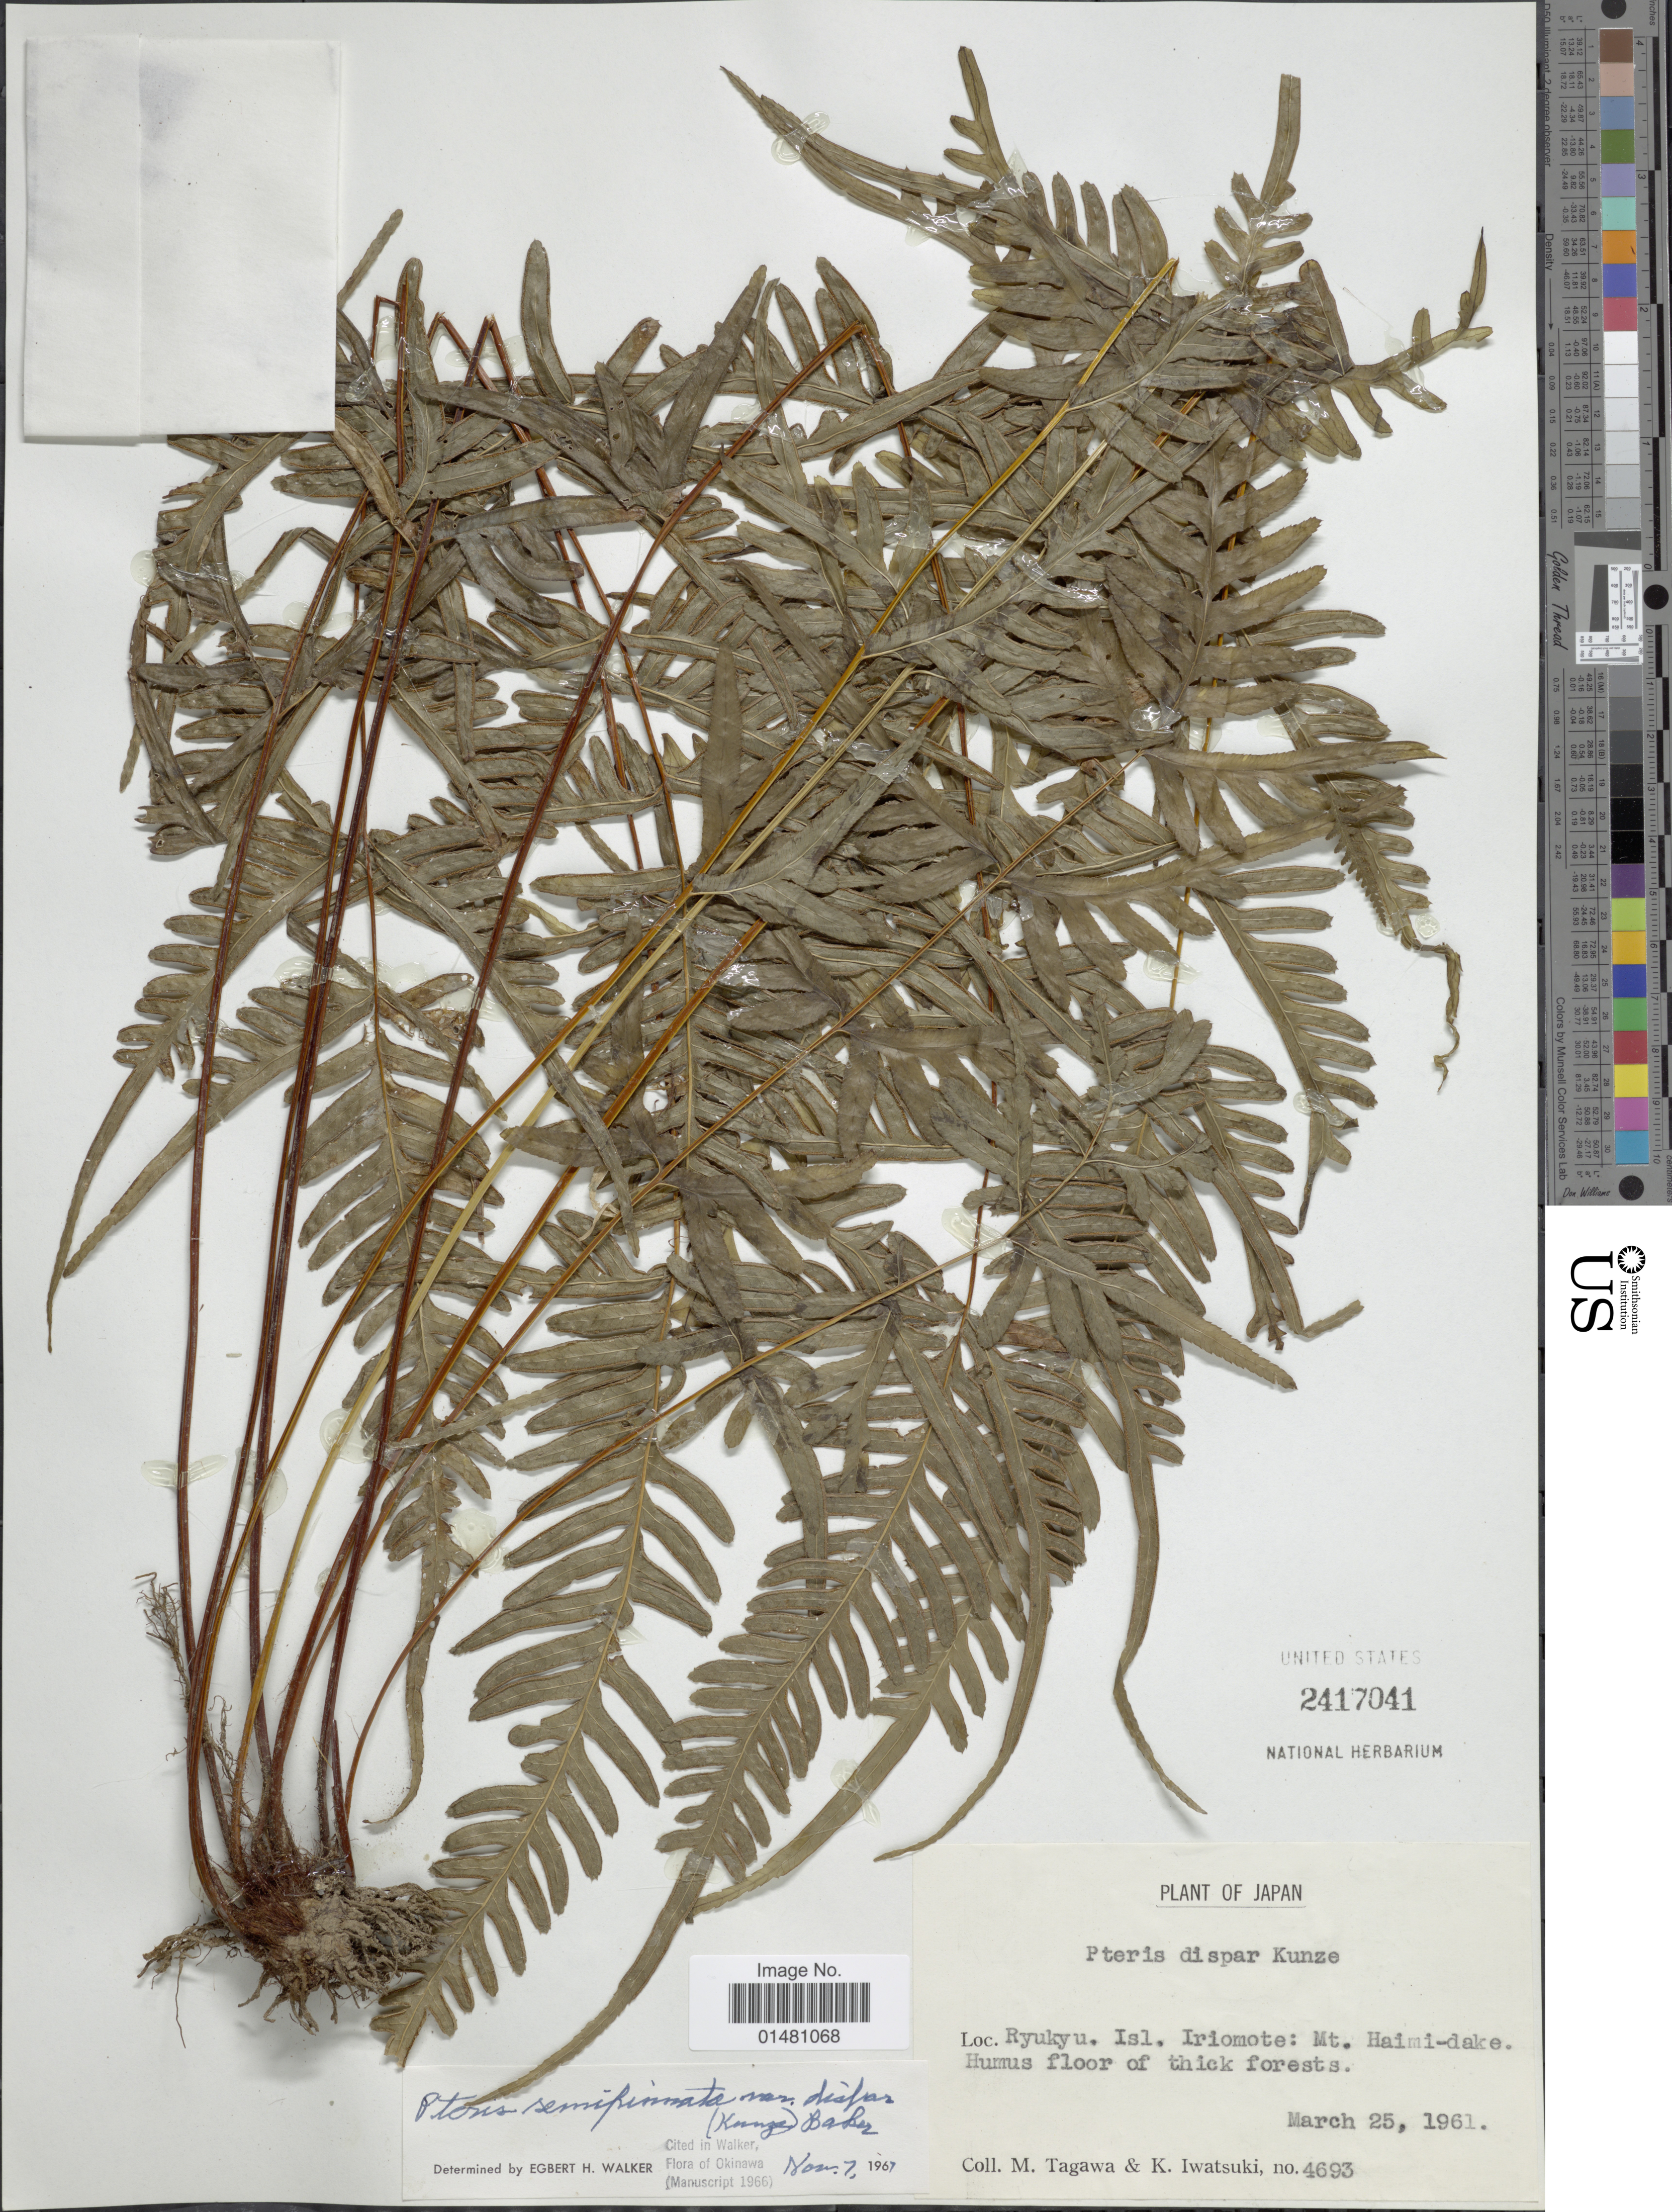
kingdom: Plantae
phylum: Tracheophyta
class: Polypodiopsida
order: Polypodiales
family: Pteridaceae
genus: Pteris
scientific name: Pteris semipinnata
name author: L.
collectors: M. Tagawa & K. Iwatsuki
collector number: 4693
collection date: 1961-03-25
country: Japan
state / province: Okinawa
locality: Ryukyu Isl. Iromote: Mt Haimi-dake. Humus floor of thick forests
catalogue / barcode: US 2417041